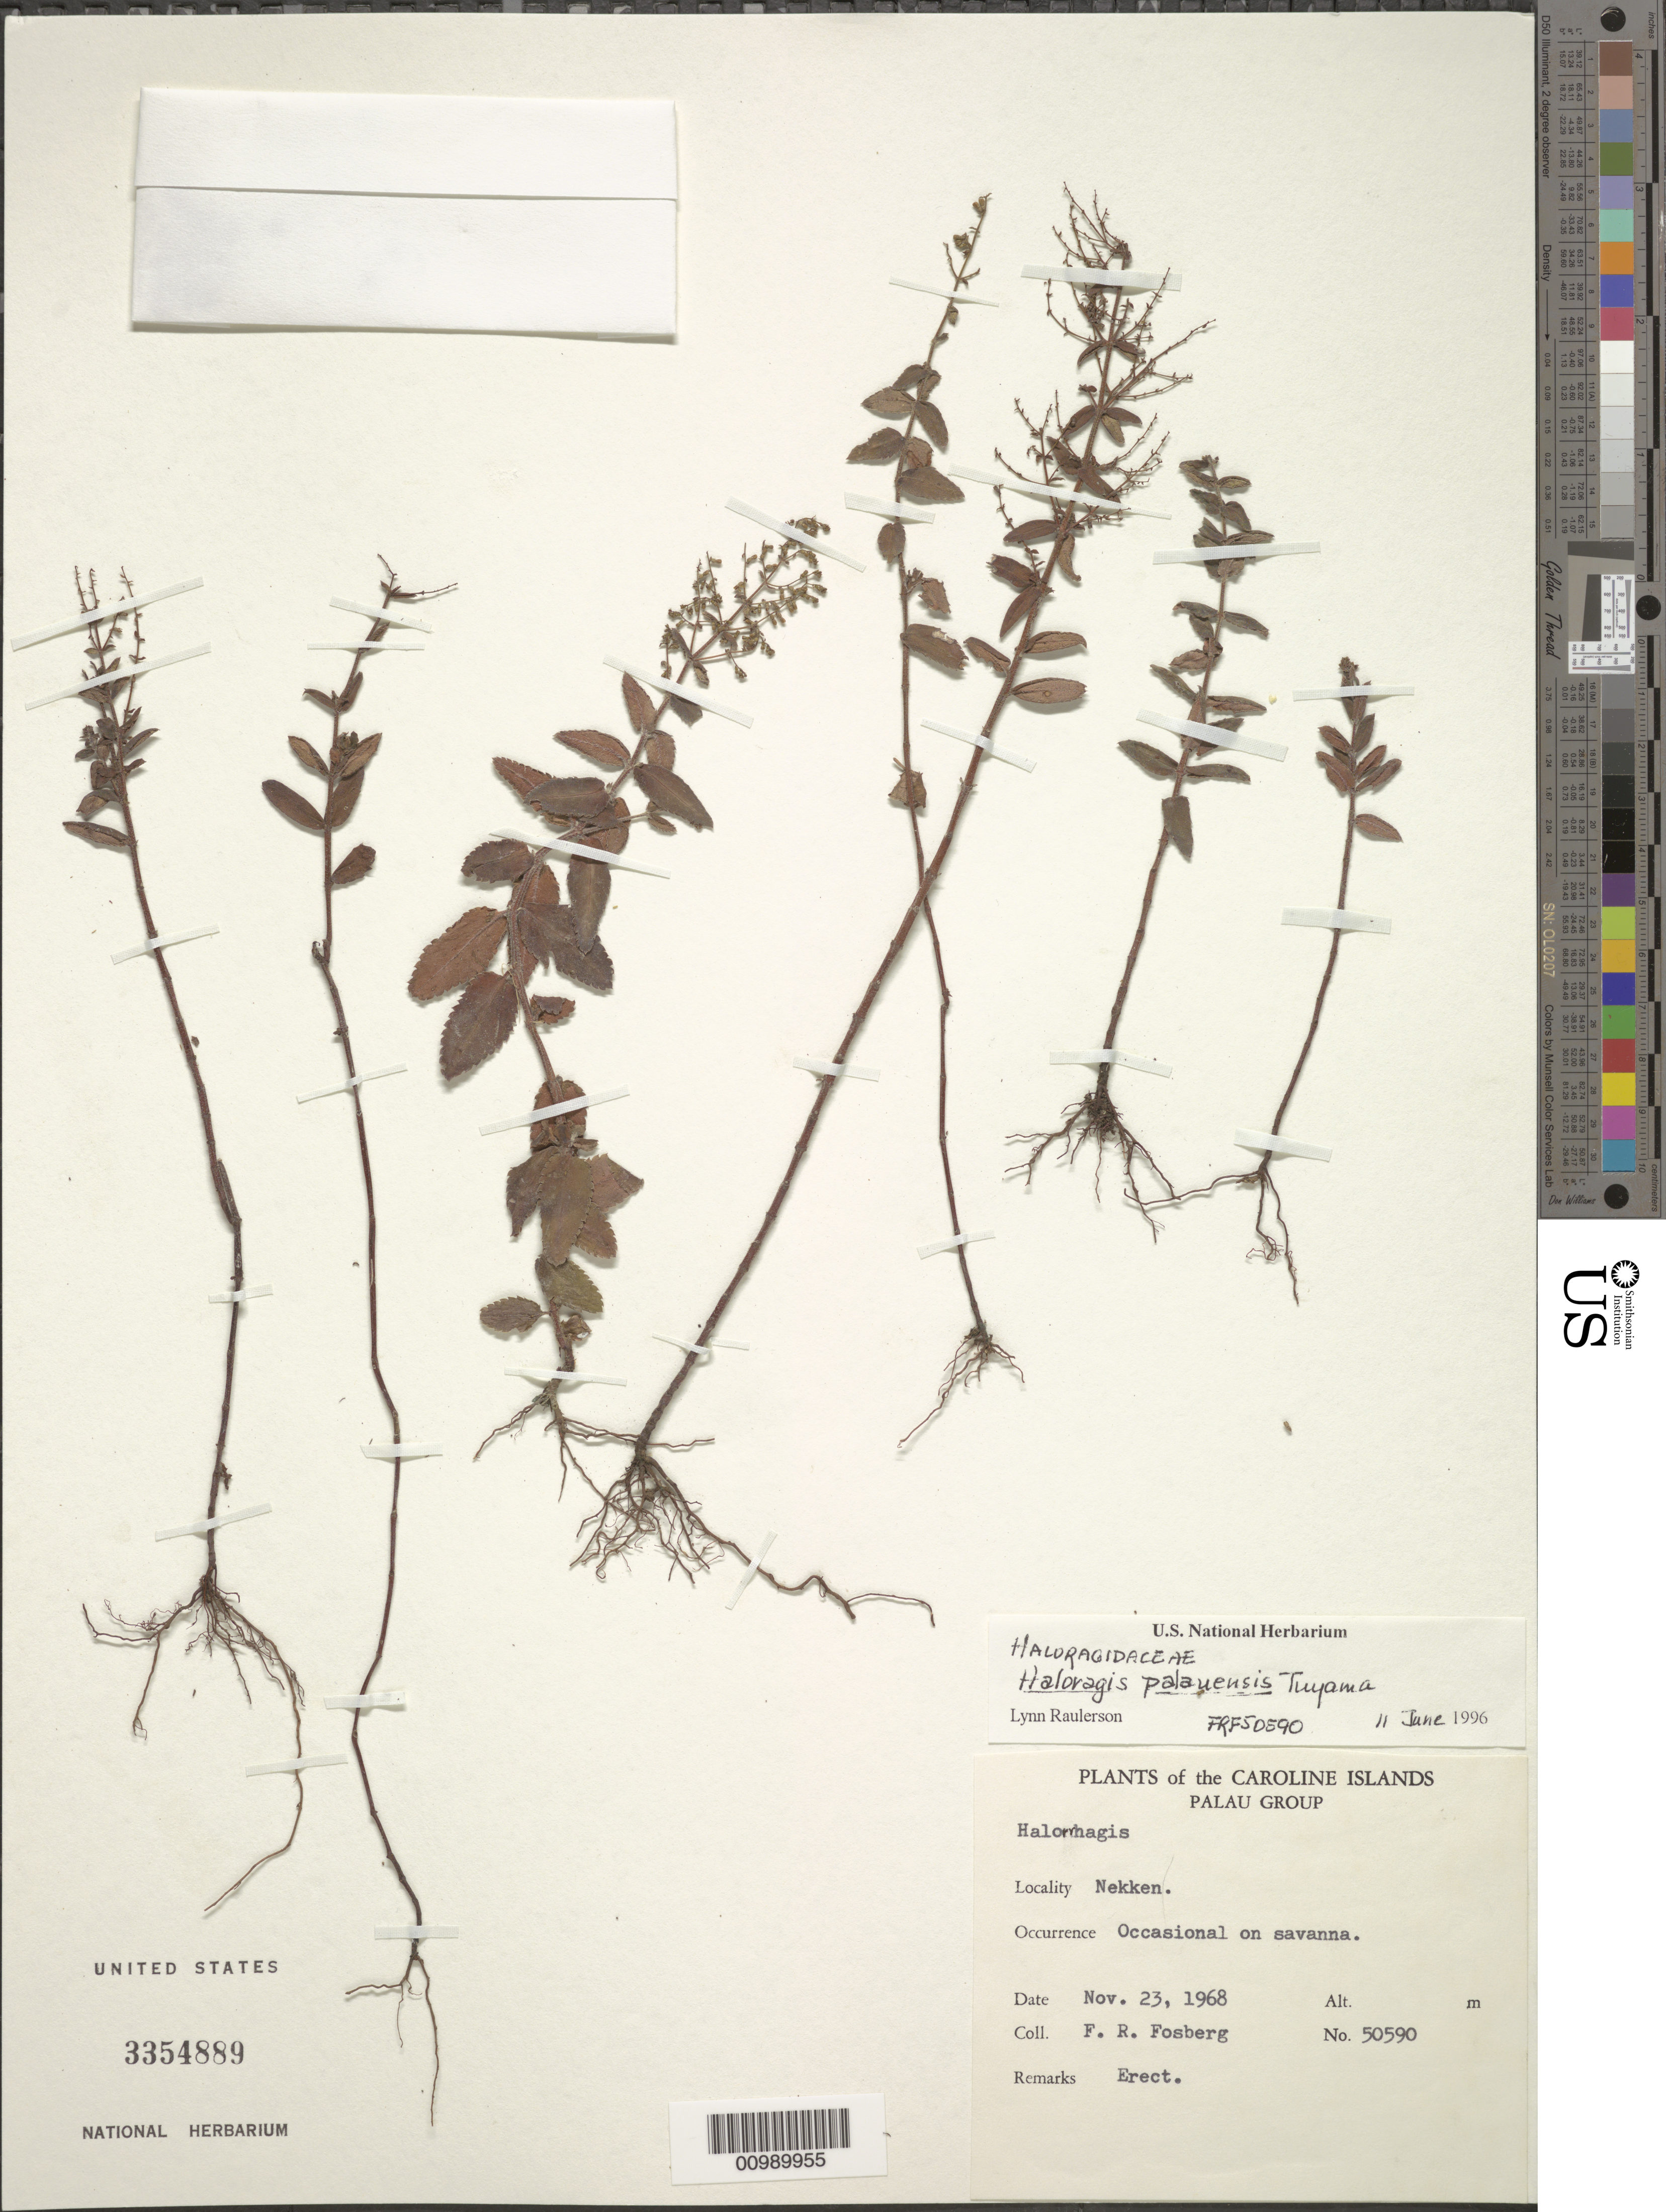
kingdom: Plantae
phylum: Tracheophyta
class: Magnoliopsida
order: Saxifragales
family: Haloragaceae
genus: Haloragis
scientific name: Haloragis palauensis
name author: Tuyama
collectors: F. R. Fosberg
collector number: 50590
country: Palau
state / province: Airai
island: Babeldaob [Babelthuap]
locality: Nekken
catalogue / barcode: US 3354889